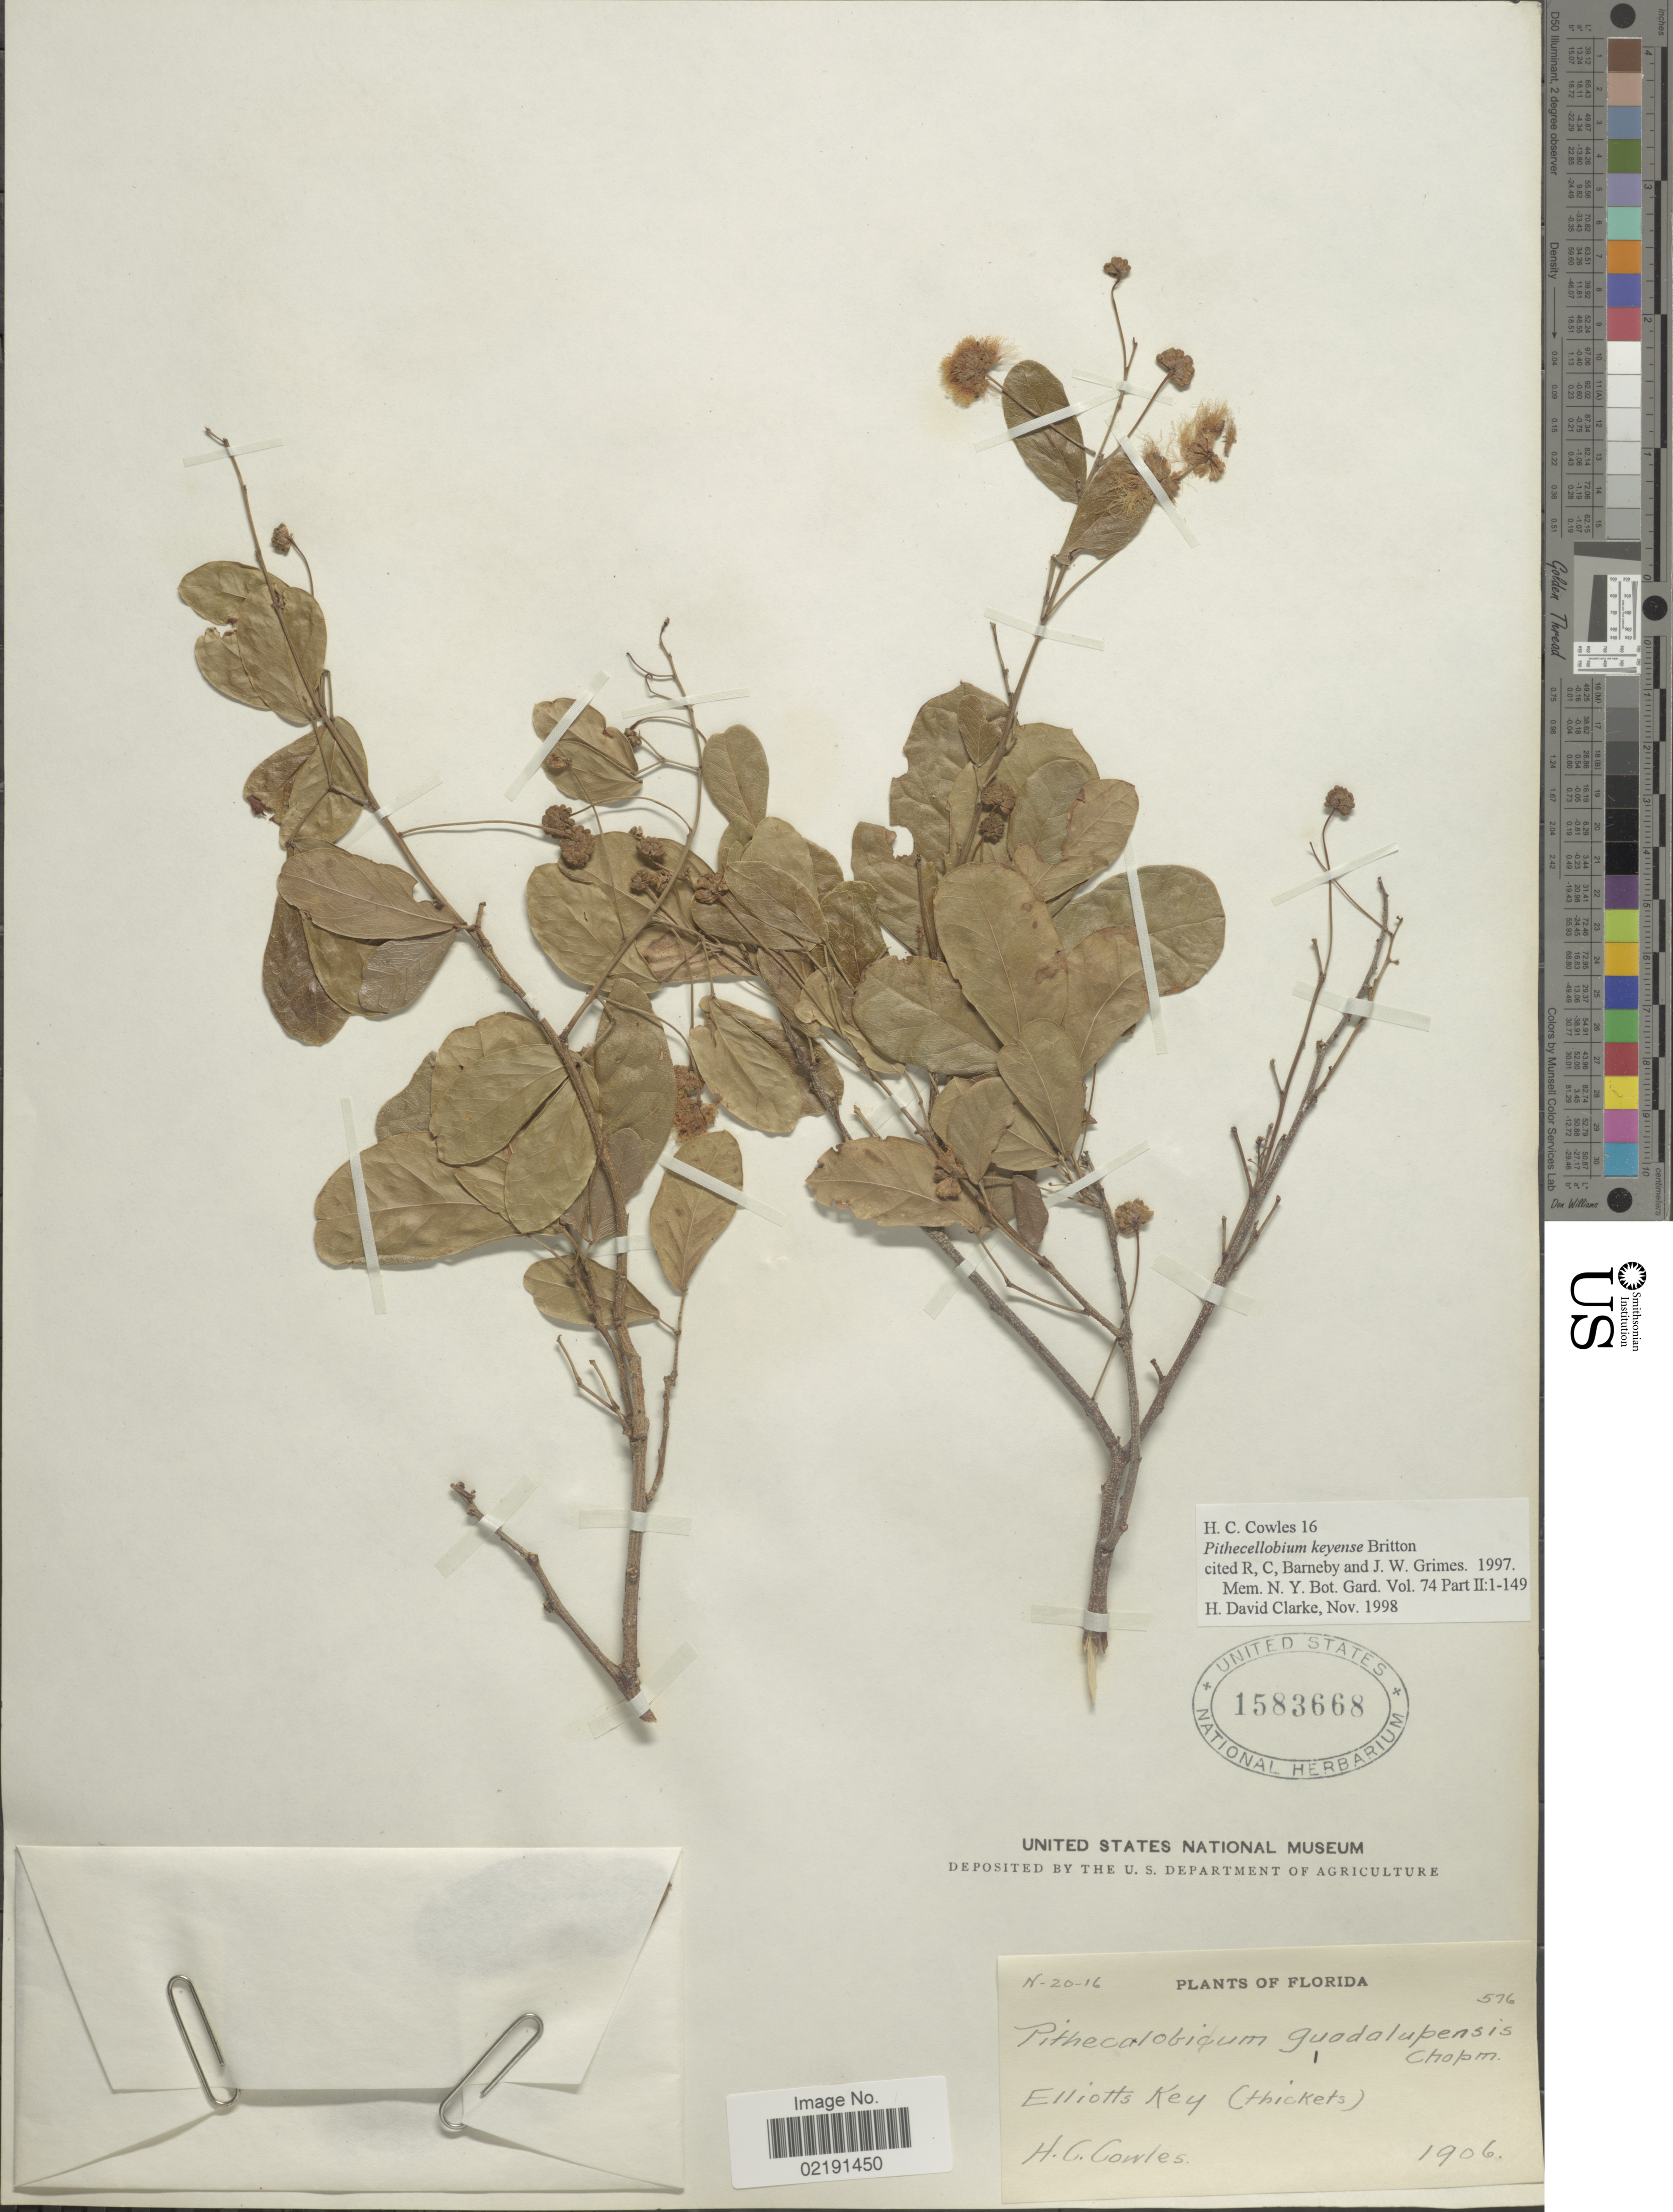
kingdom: Plantae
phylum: Tracheophyta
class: Magnoliopsida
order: Fabales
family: Fabaceae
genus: Pithecellobium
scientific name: Pithecellobium keyense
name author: Britton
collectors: H. Cowles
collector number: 20-16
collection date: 1906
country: United States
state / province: Florida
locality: Elliotts Keys (thickets)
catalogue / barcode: US 1583668